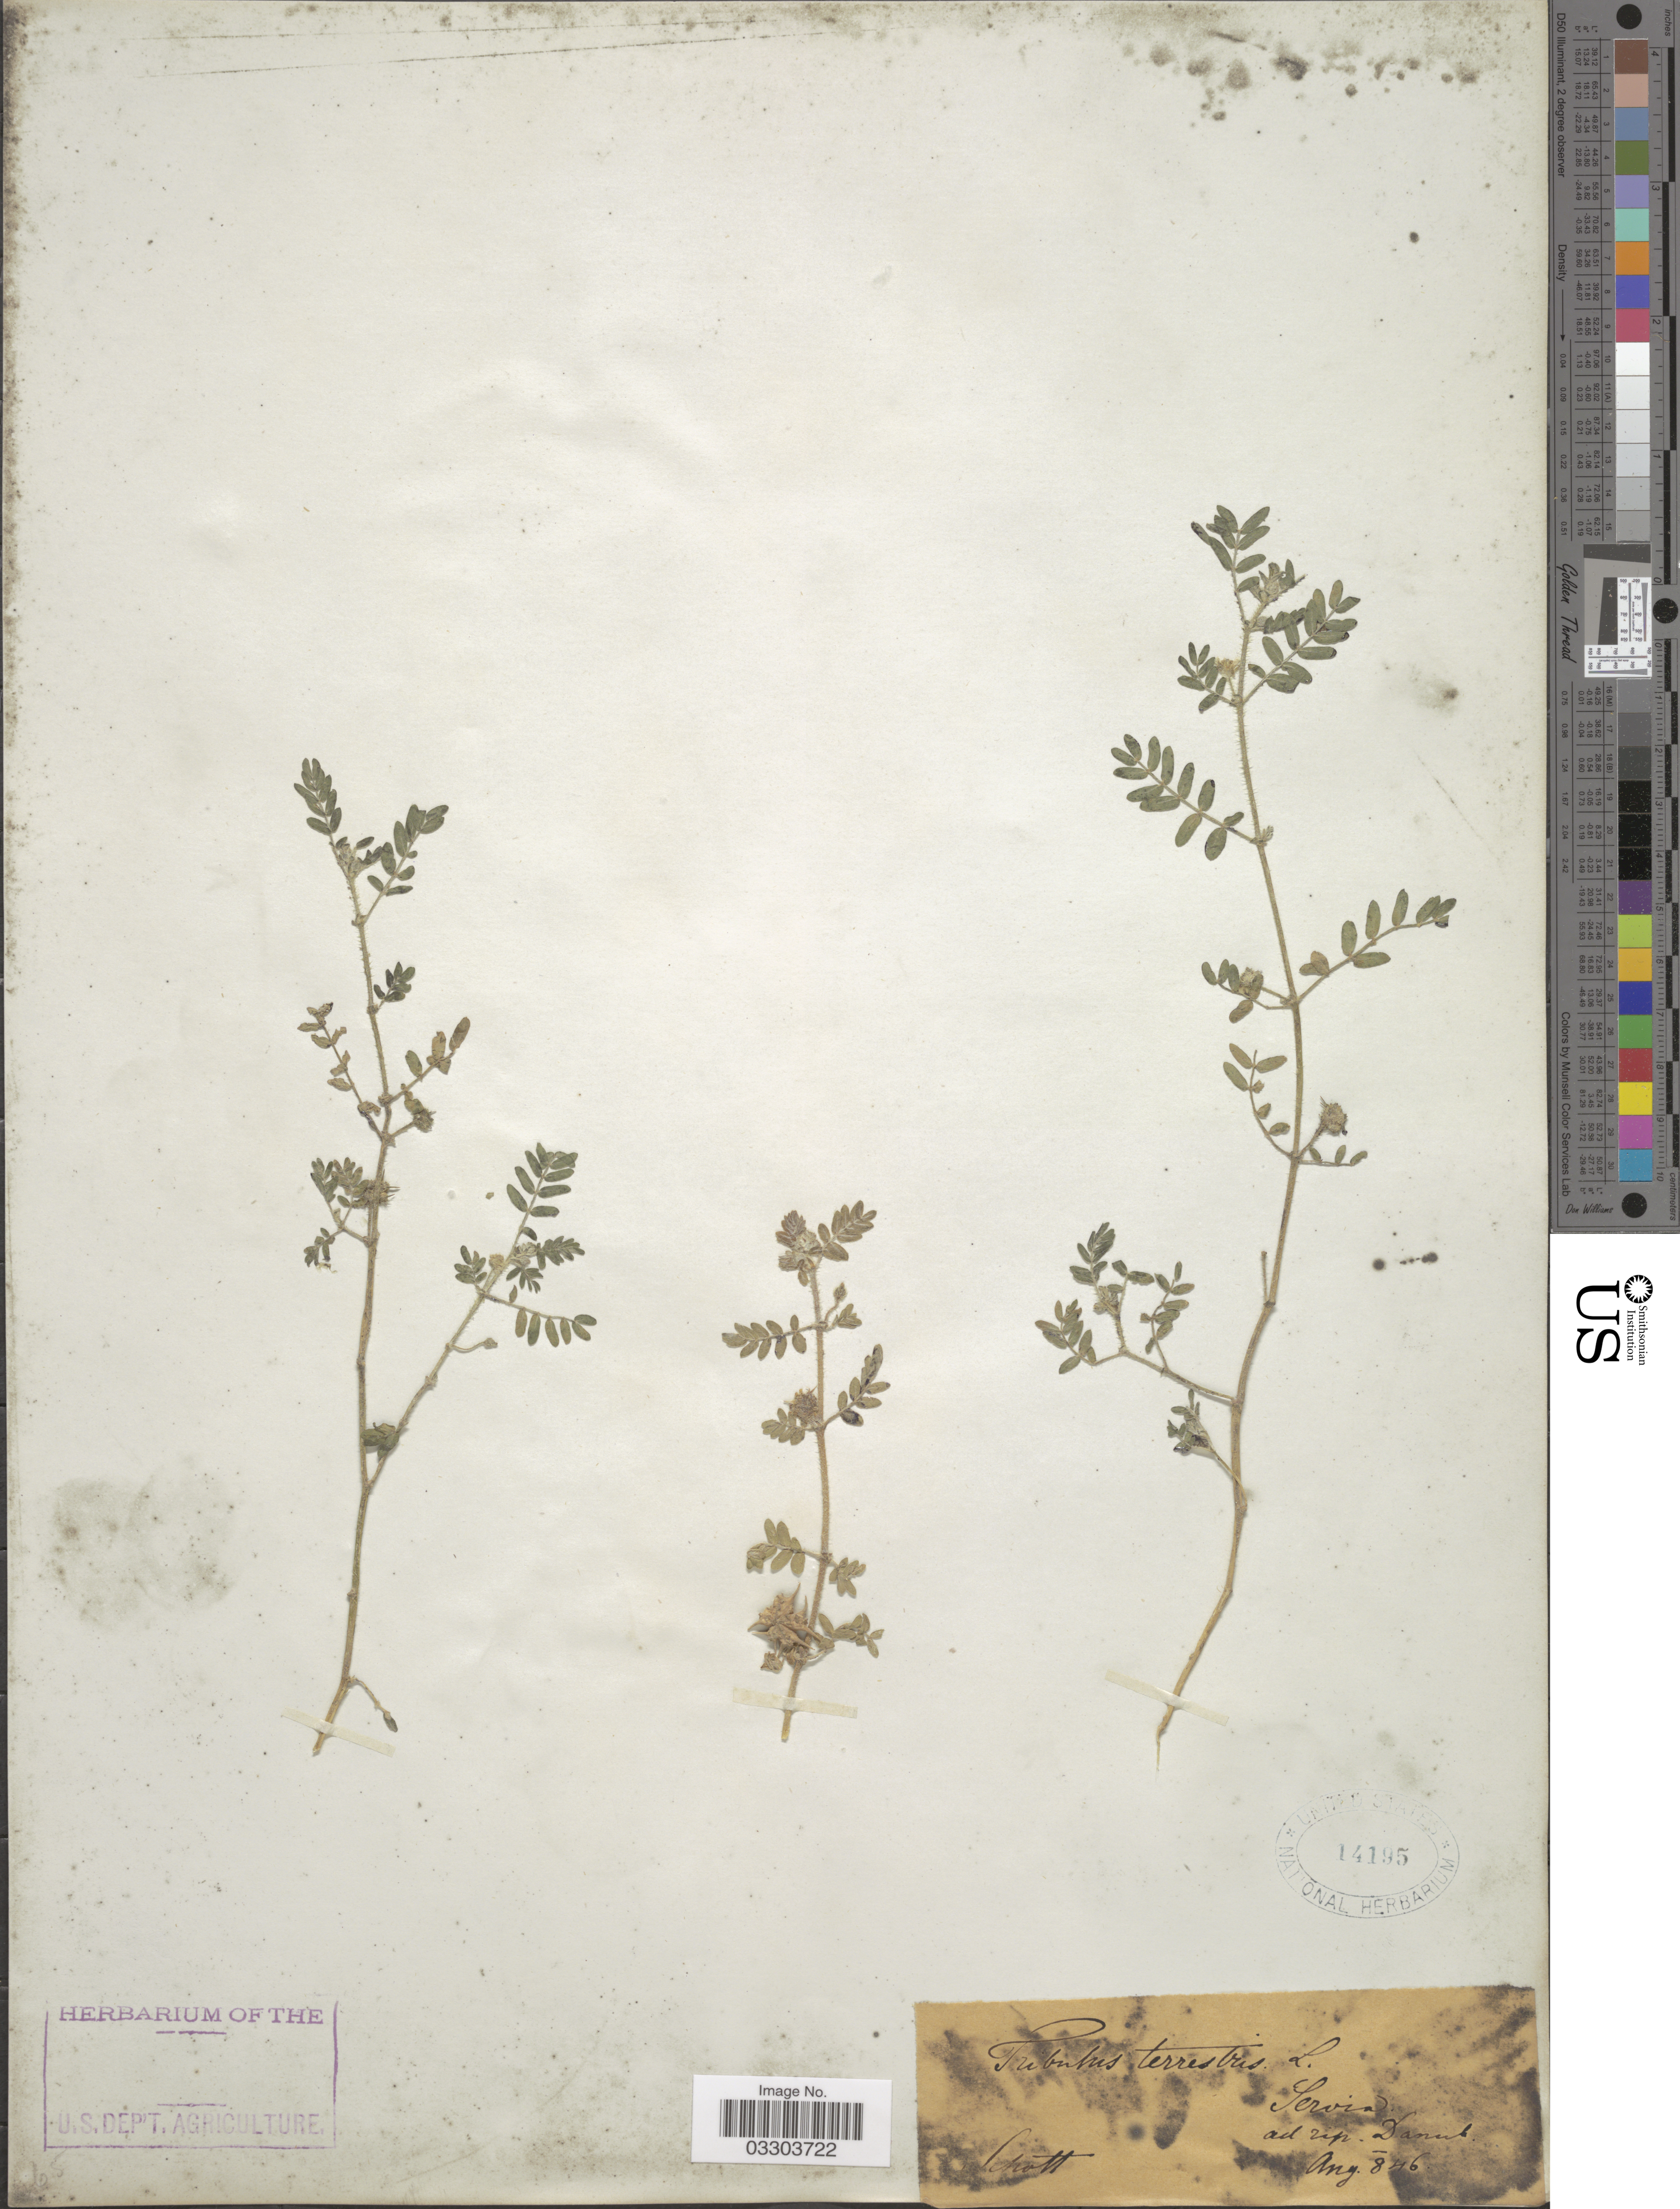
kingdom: Plantae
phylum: Tracheophyta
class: Magnoliopsida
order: Zygophyllales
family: Zygophyllaceae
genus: Tribulus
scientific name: Tribulus terrestris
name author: L.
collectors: Schott, --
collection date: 1846-08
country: Serbia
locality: Servia ad rip. Danub.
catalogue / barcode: US 14195